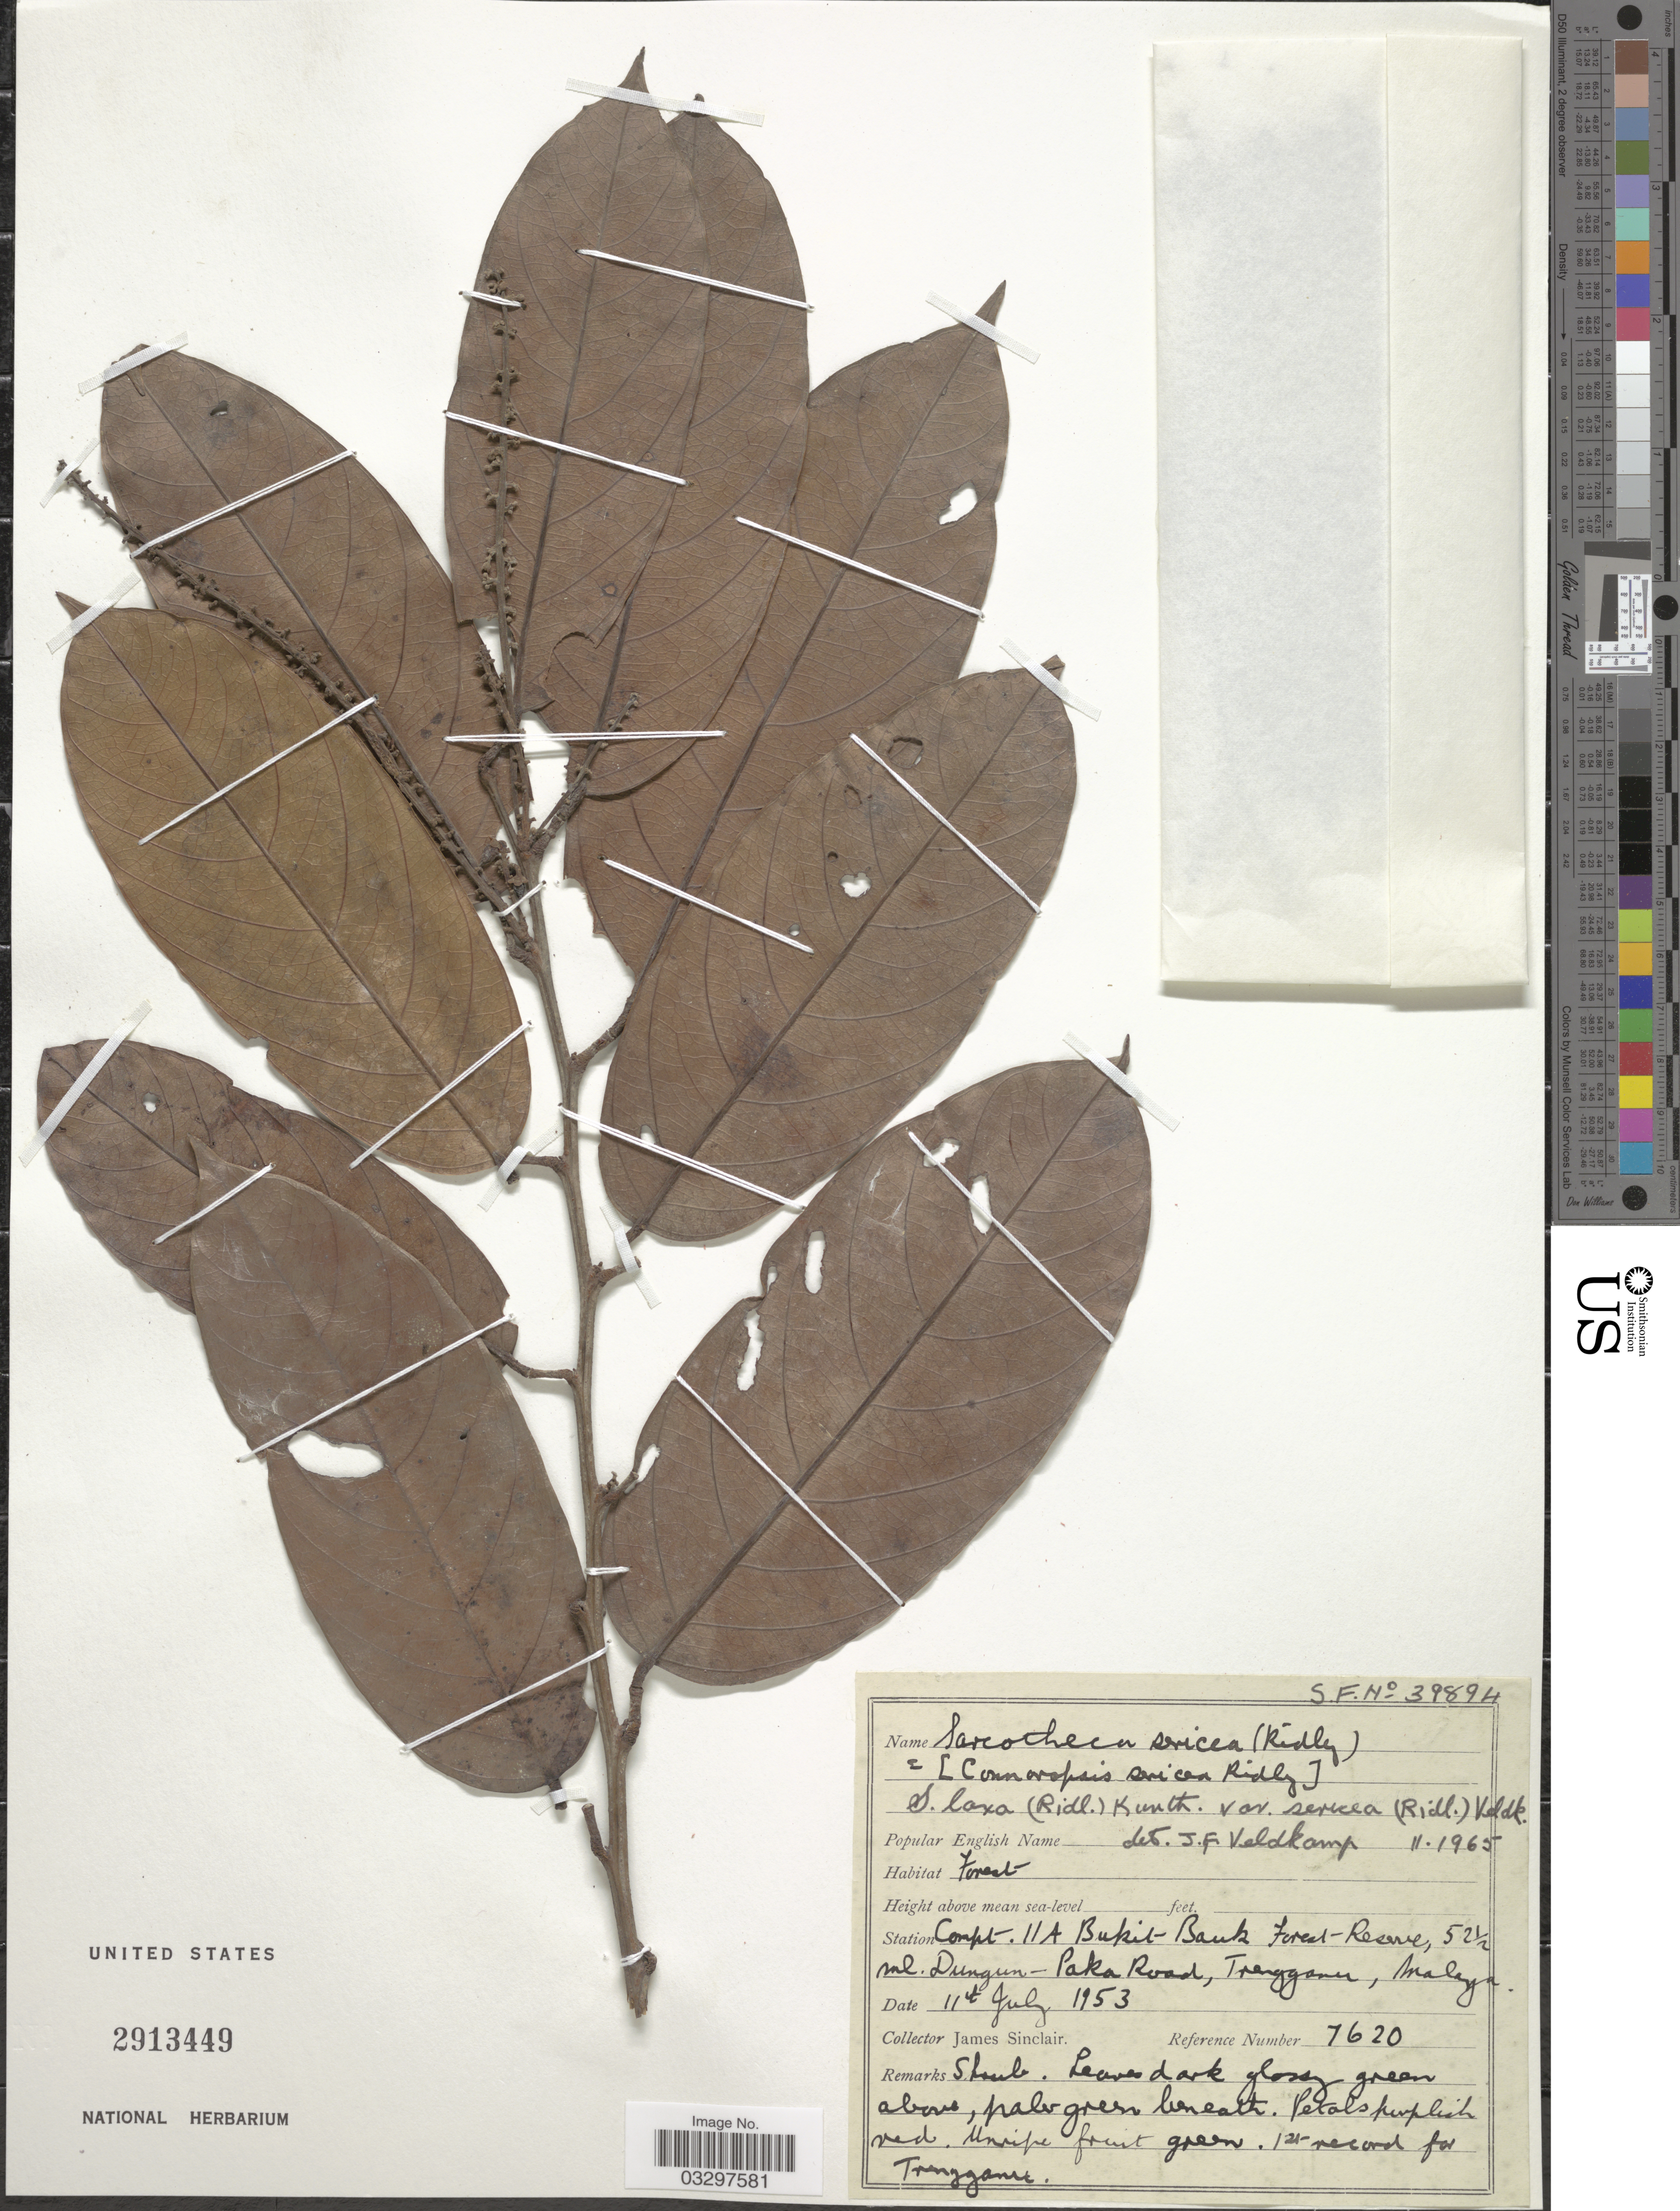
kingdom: Plantae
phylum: Tracheophyta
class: Magnoliopsida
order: Oxalidales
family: Oxalidaceae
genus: Sarcotheca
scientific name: Sarcotheca laxa var. sericea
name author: (Ridl.) Kunth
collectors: J. Sinclair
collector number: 7620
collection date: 1953-07-11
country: Malaysia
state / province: Terengganu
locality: Station Compt. 11A Bukit Bauk Forest-Reserve, 52½ ml. Dungun-Paka Road, Trengganu, Malaya.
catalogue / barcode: US 2913449